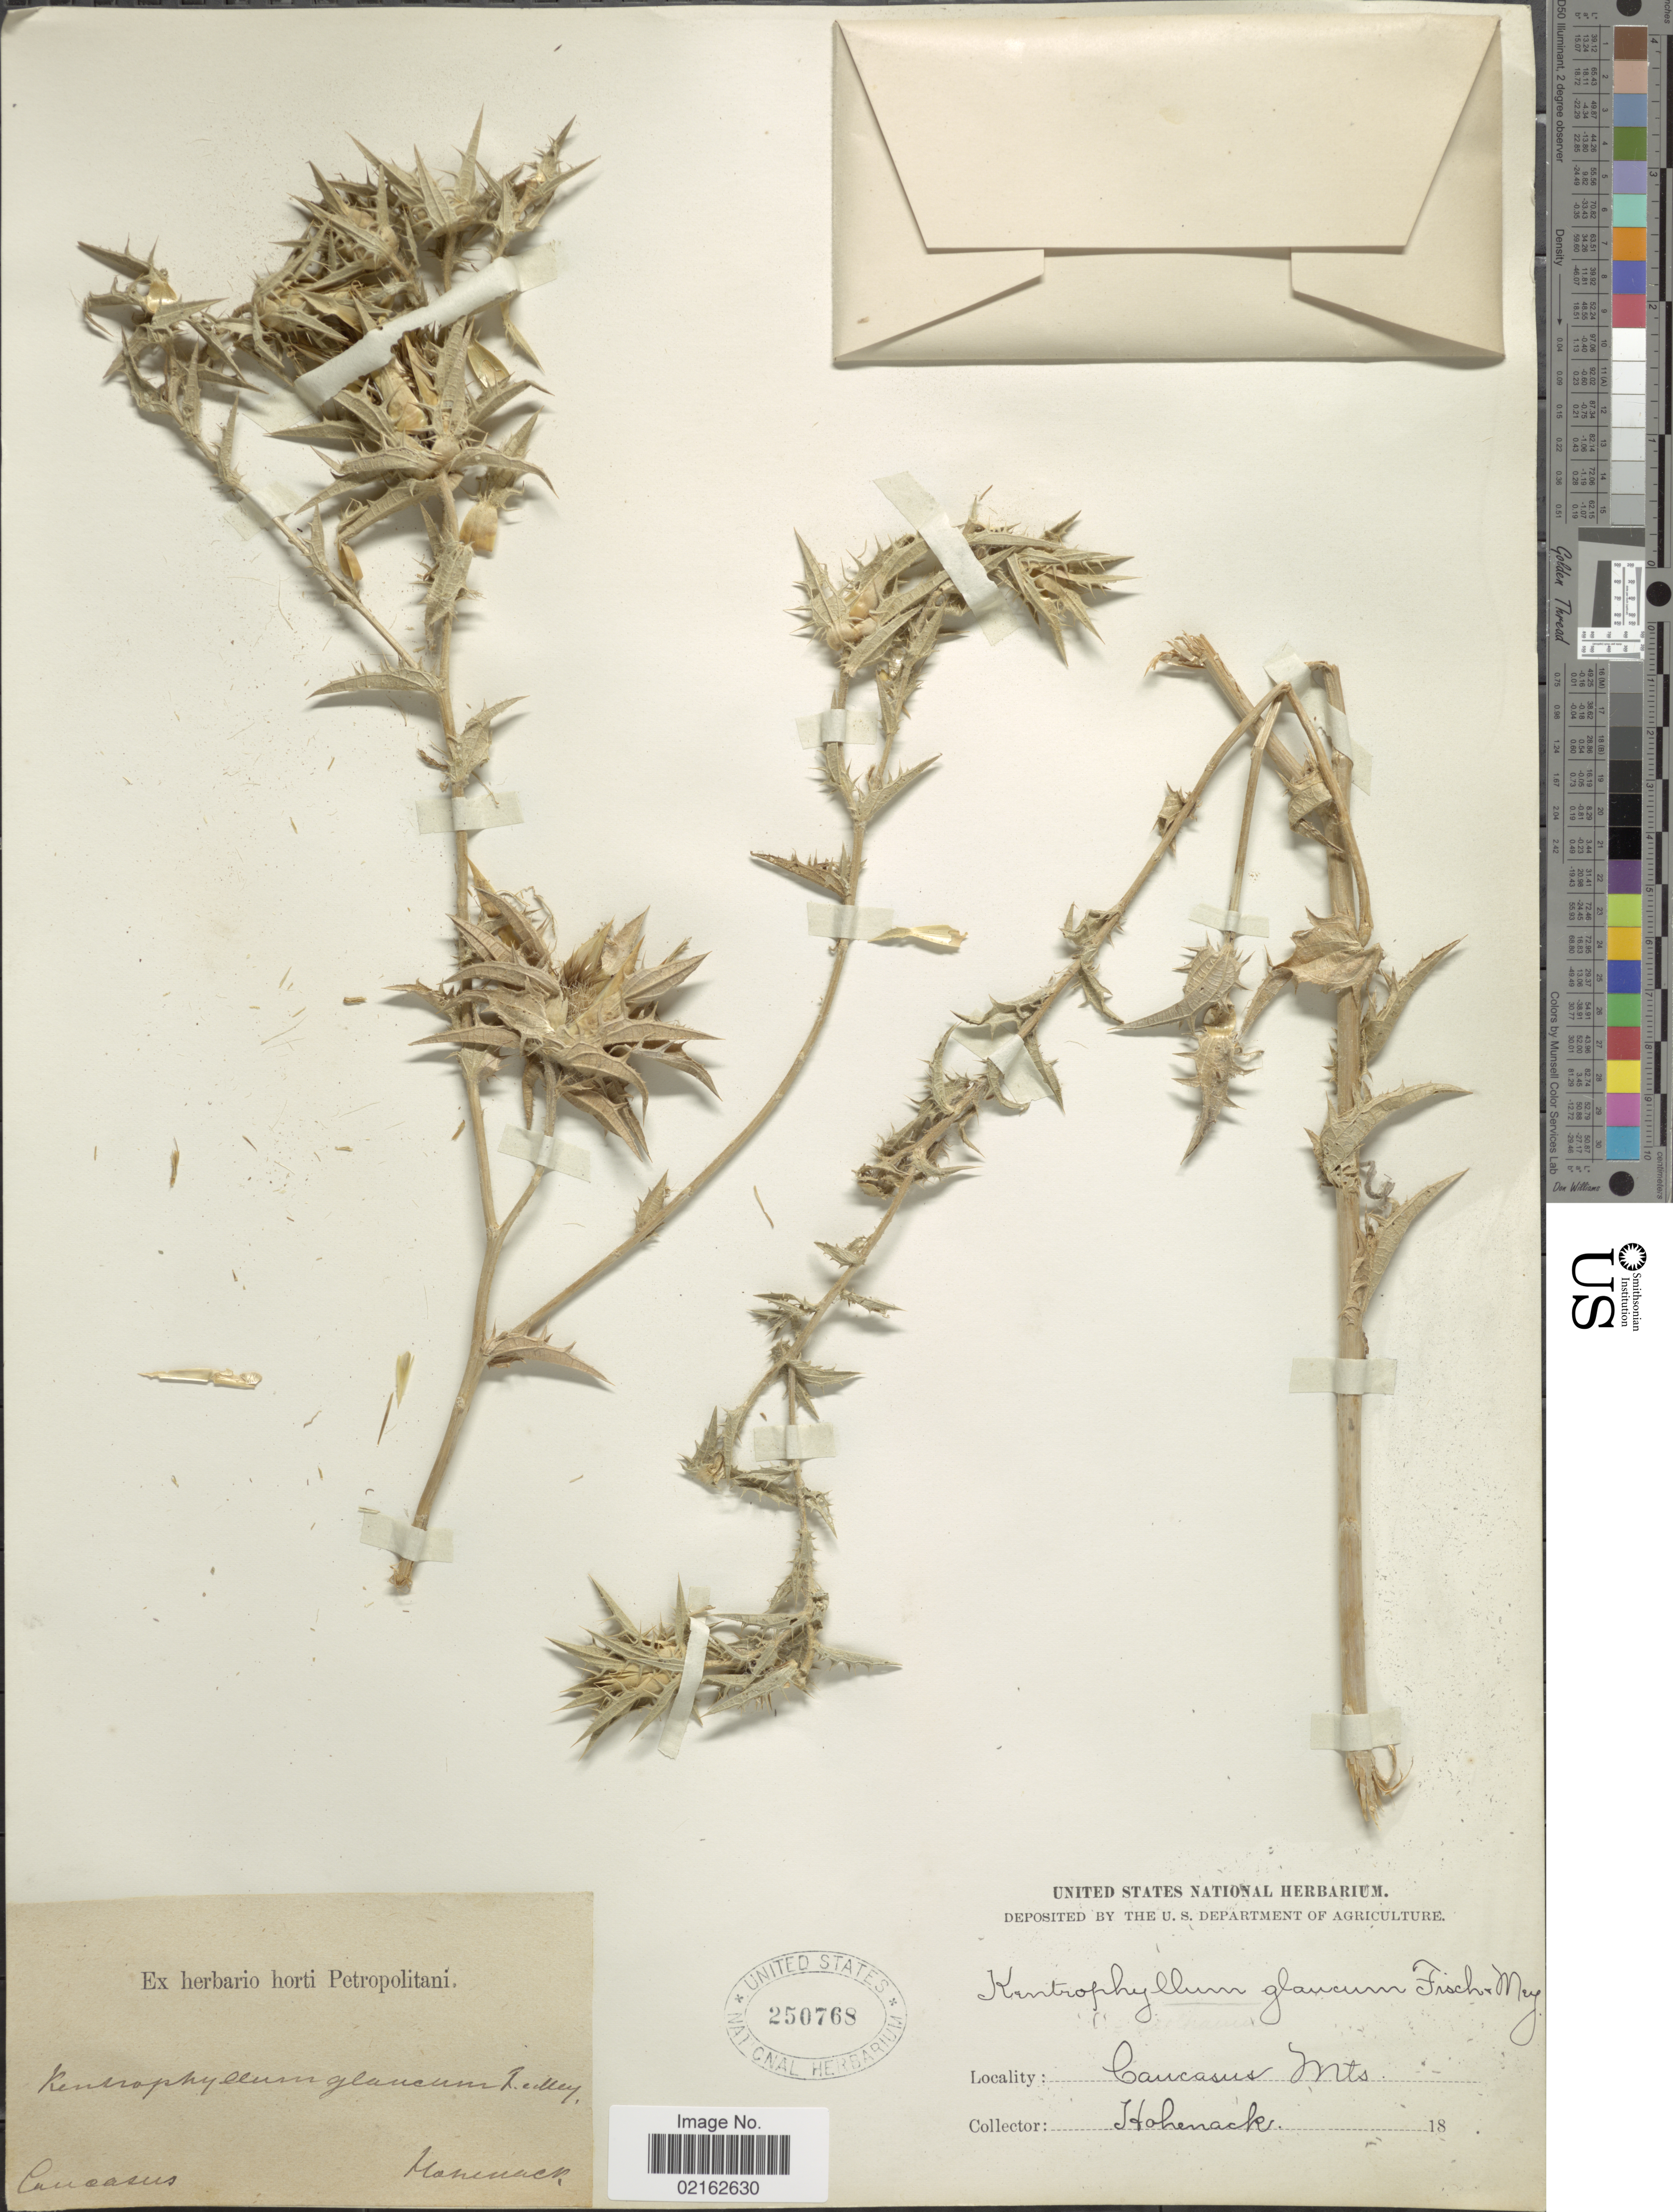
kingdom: Plantae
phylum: Tracheophyta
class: Magnoliopsida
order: Asterales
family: Asteraceae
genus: Carthamus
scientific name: Carthamus glaucus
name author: M. Bieb.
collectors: Hohenack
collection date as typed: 18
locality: Caucasus Mts, Caucasus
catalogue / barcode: US 250768